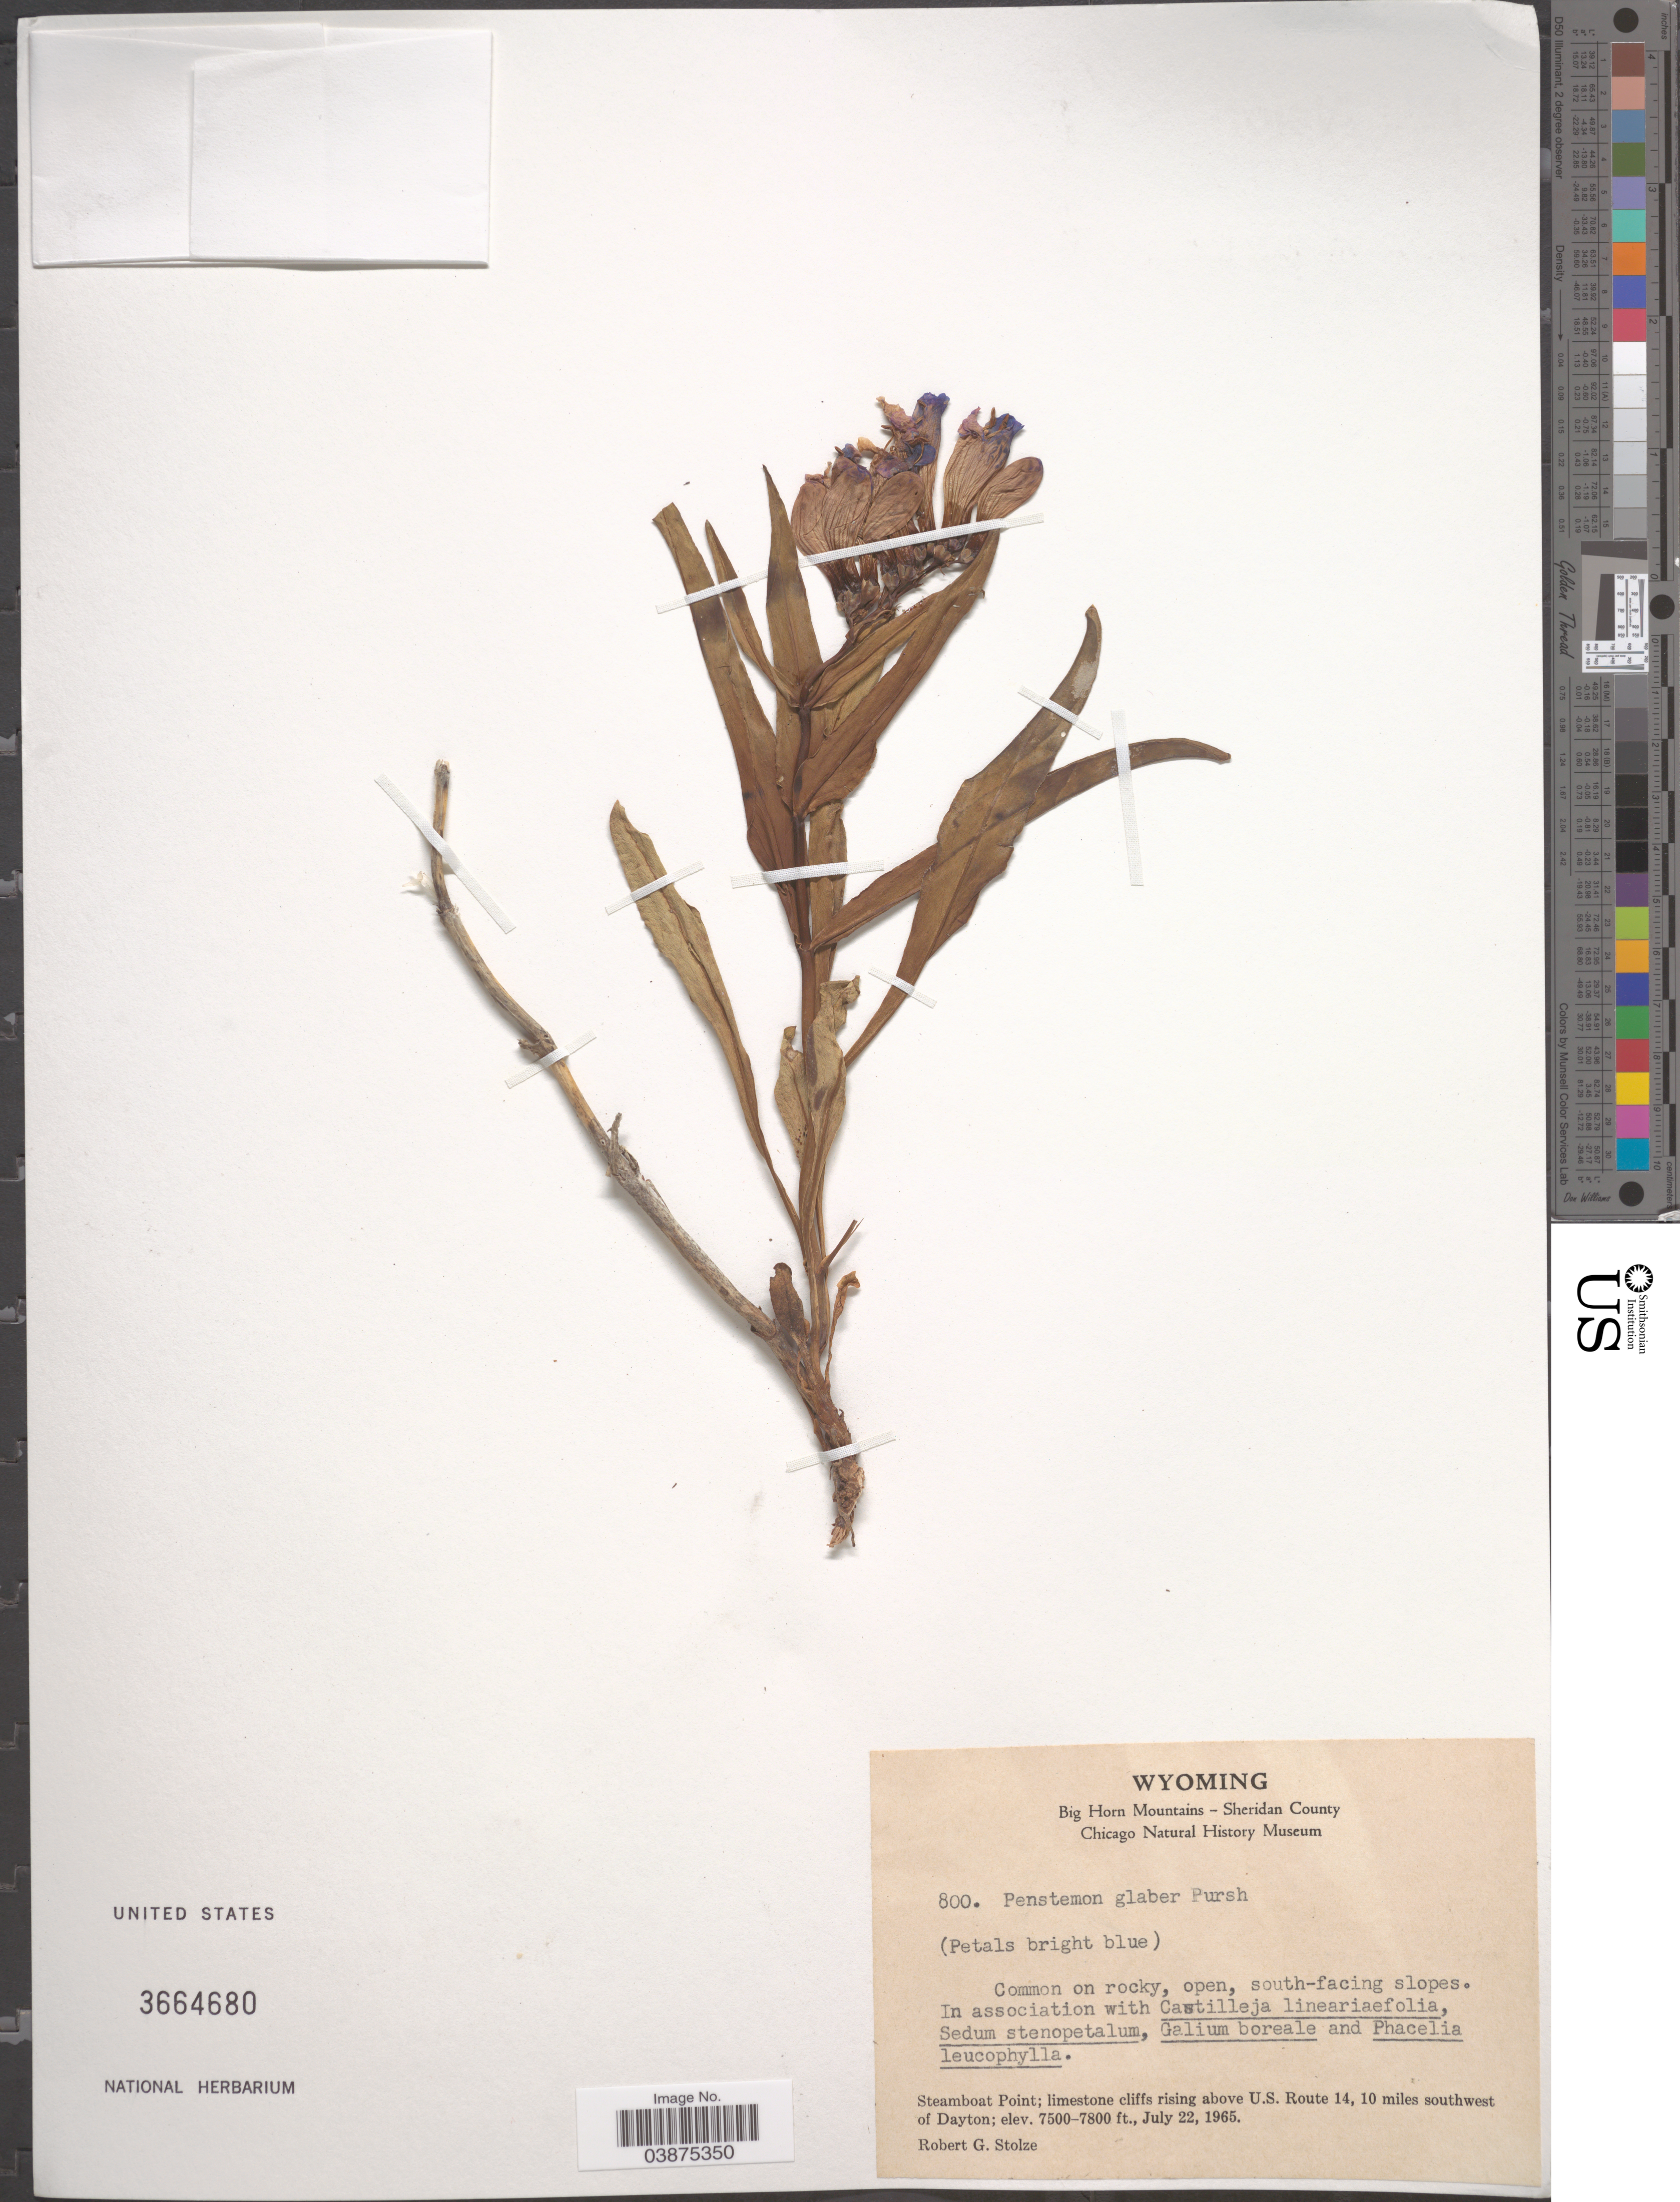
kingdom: Plantae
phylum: Tracheophyta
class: Magnoliopsida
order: Lamiales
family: Plantaginaceae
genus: Penstemon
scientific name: Penstemon glaber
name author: Pursh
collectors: R. G. Stolze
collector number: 800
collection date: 1965-07-22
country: United States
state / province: Wyoming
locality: Bigh Horn Mountains - Sheridan County. Steamboat Point; limestone cliffs rising above U.S. Route 14, 10 miles southwest of Dayton.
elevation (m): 2286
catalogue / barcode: US 3664680